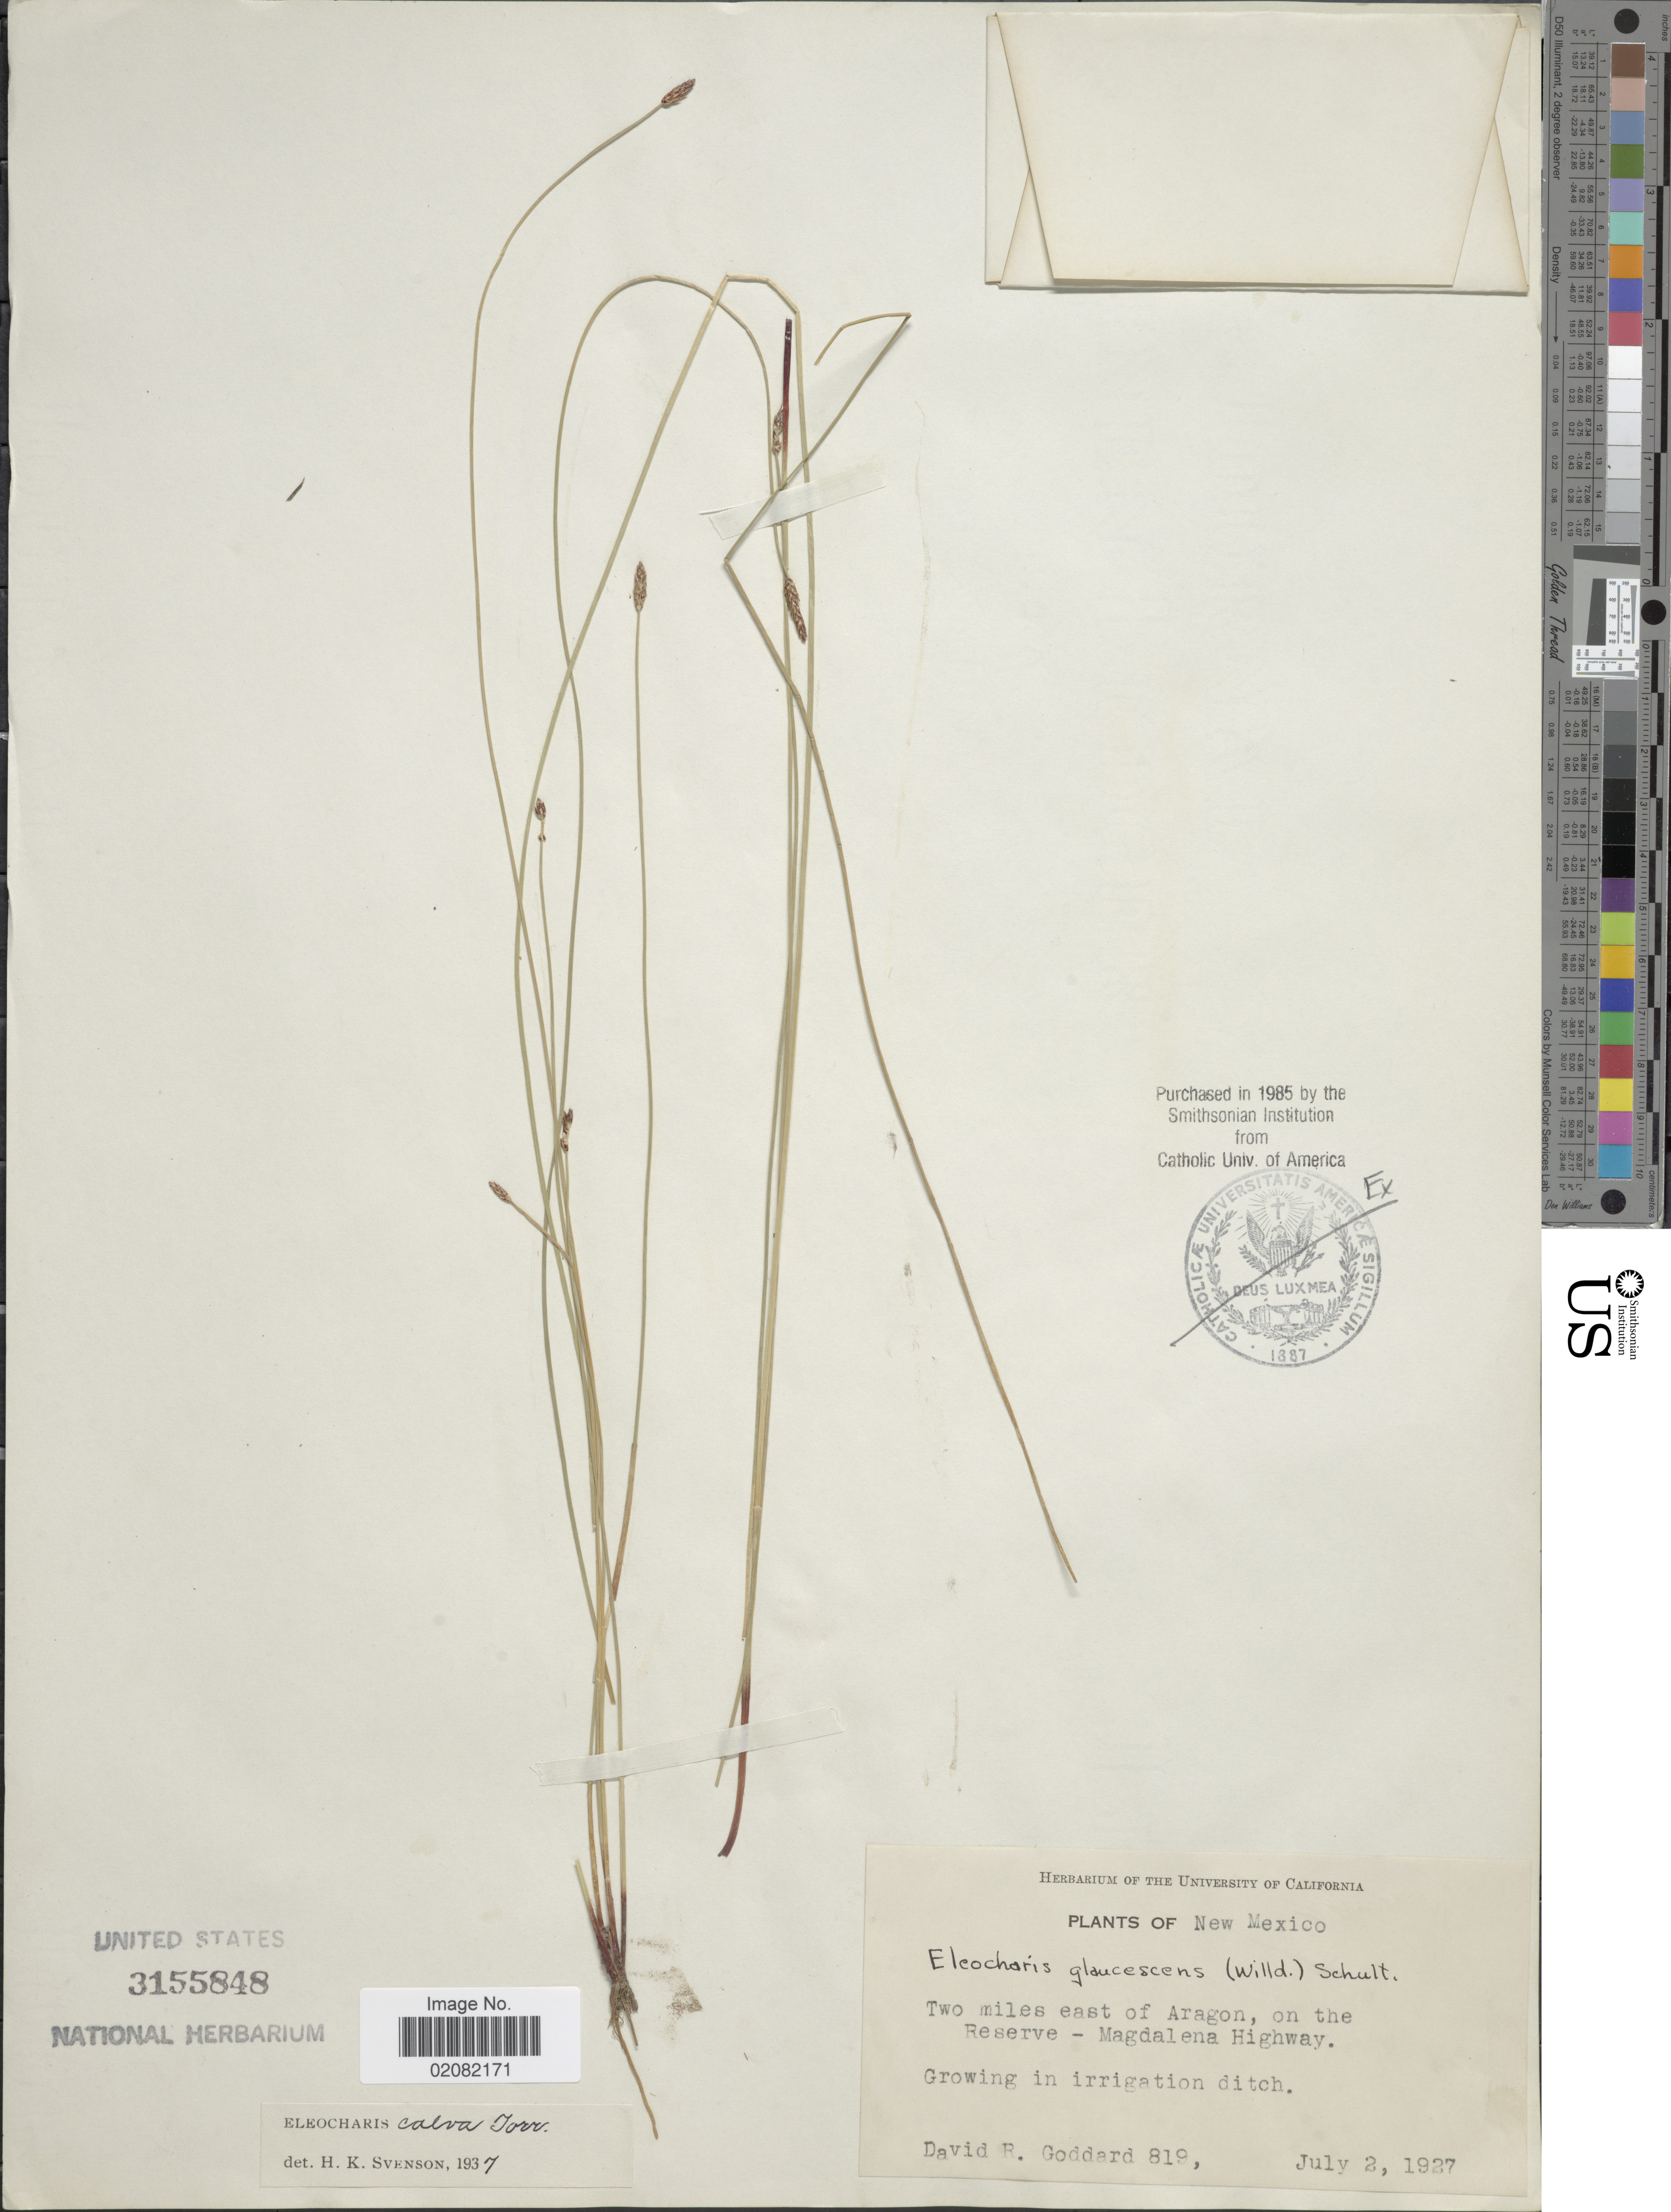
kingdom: Plantae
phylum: Tracheophyta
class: Liliopsida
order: Poales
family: Cyperaceae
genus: Eleocharis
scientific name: Eleocharis erythropoda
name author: Steud.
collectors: D. Goddard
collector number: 819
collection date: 1927-07-02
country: United States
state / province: New Mexico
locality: Two miles east of Aragon, on the Reserve - Magdalena Highway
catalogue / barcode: US 3155848